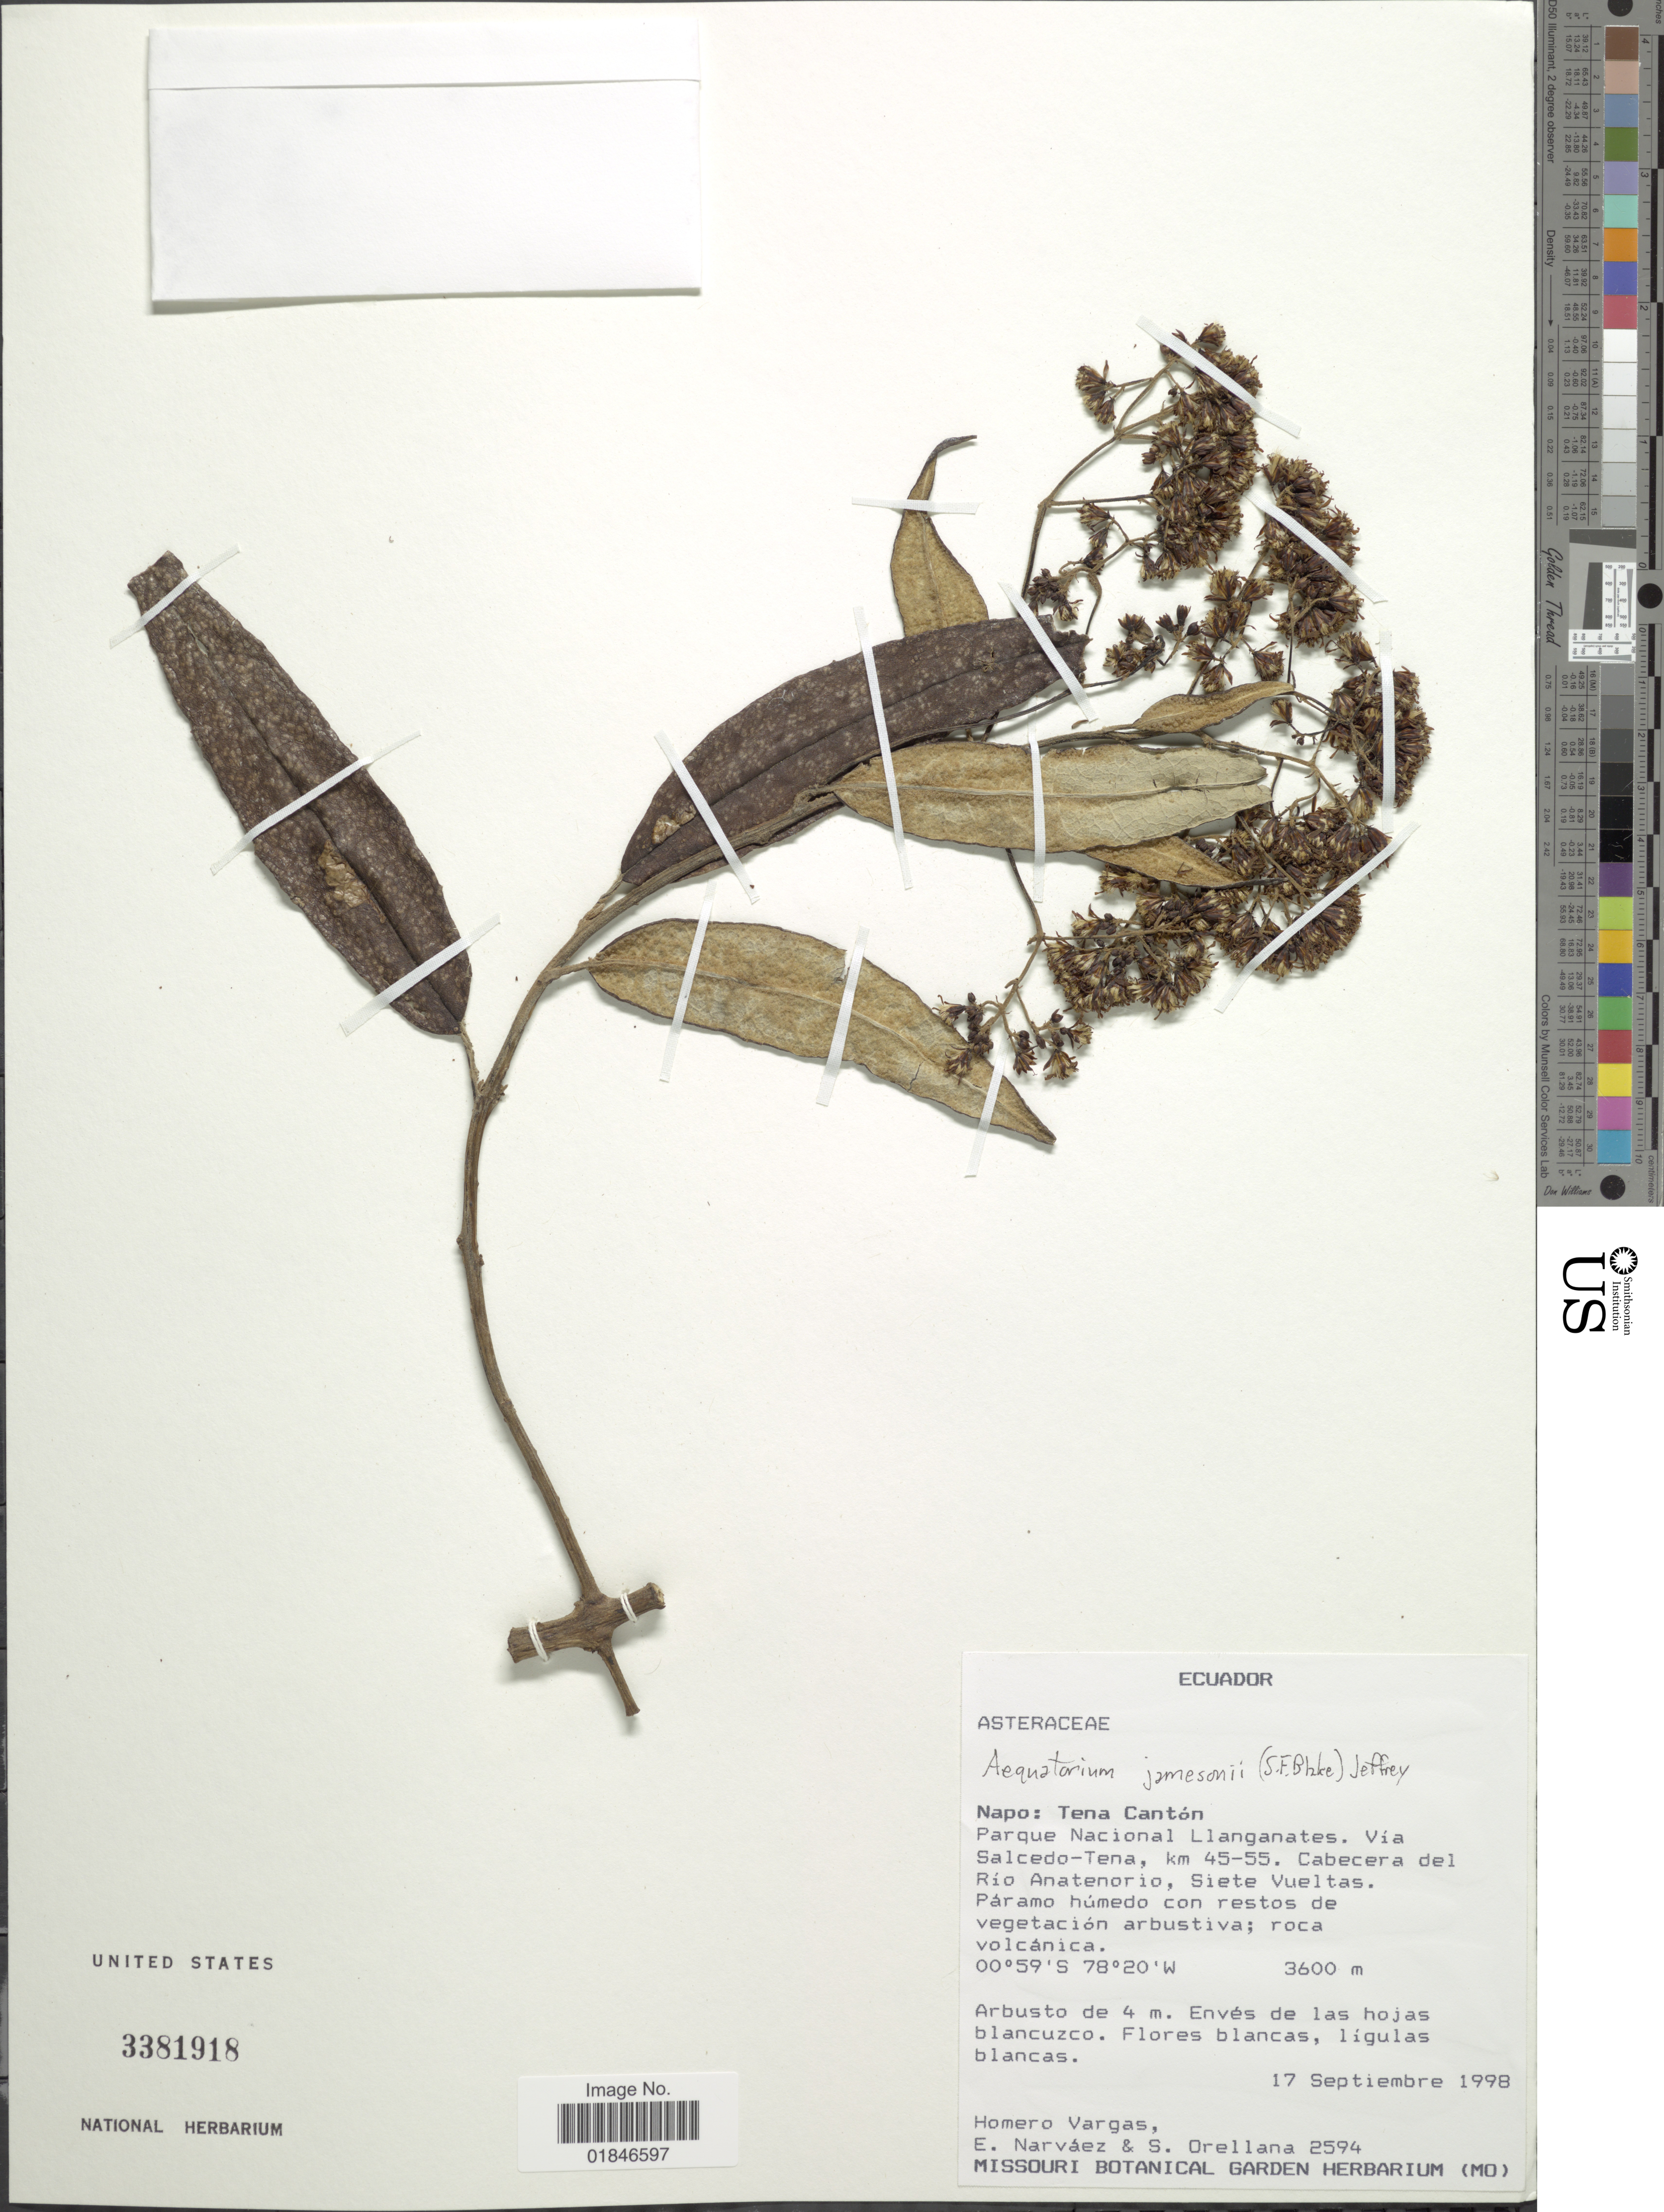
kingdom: Plantae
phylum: Tracheophyta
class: Magnoliopsida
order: Asterales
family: Asteraceae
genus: Aequatorium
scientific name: Aequatorium jamesonii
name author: (S.F. Blake) C. Jeffrey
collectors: H. Vargas, E. Narváez & S. Orellana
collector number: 2594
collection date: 1998-09-17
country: Ecuador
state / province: Napo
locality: Napo: Tena Canton, Parque Naciol Llanganates. Via Salcedo-Tena, km 45-55. Cabecera del Rio Anatenorio. Siete Vueltas.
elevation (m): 3600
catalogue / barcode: US 3381918